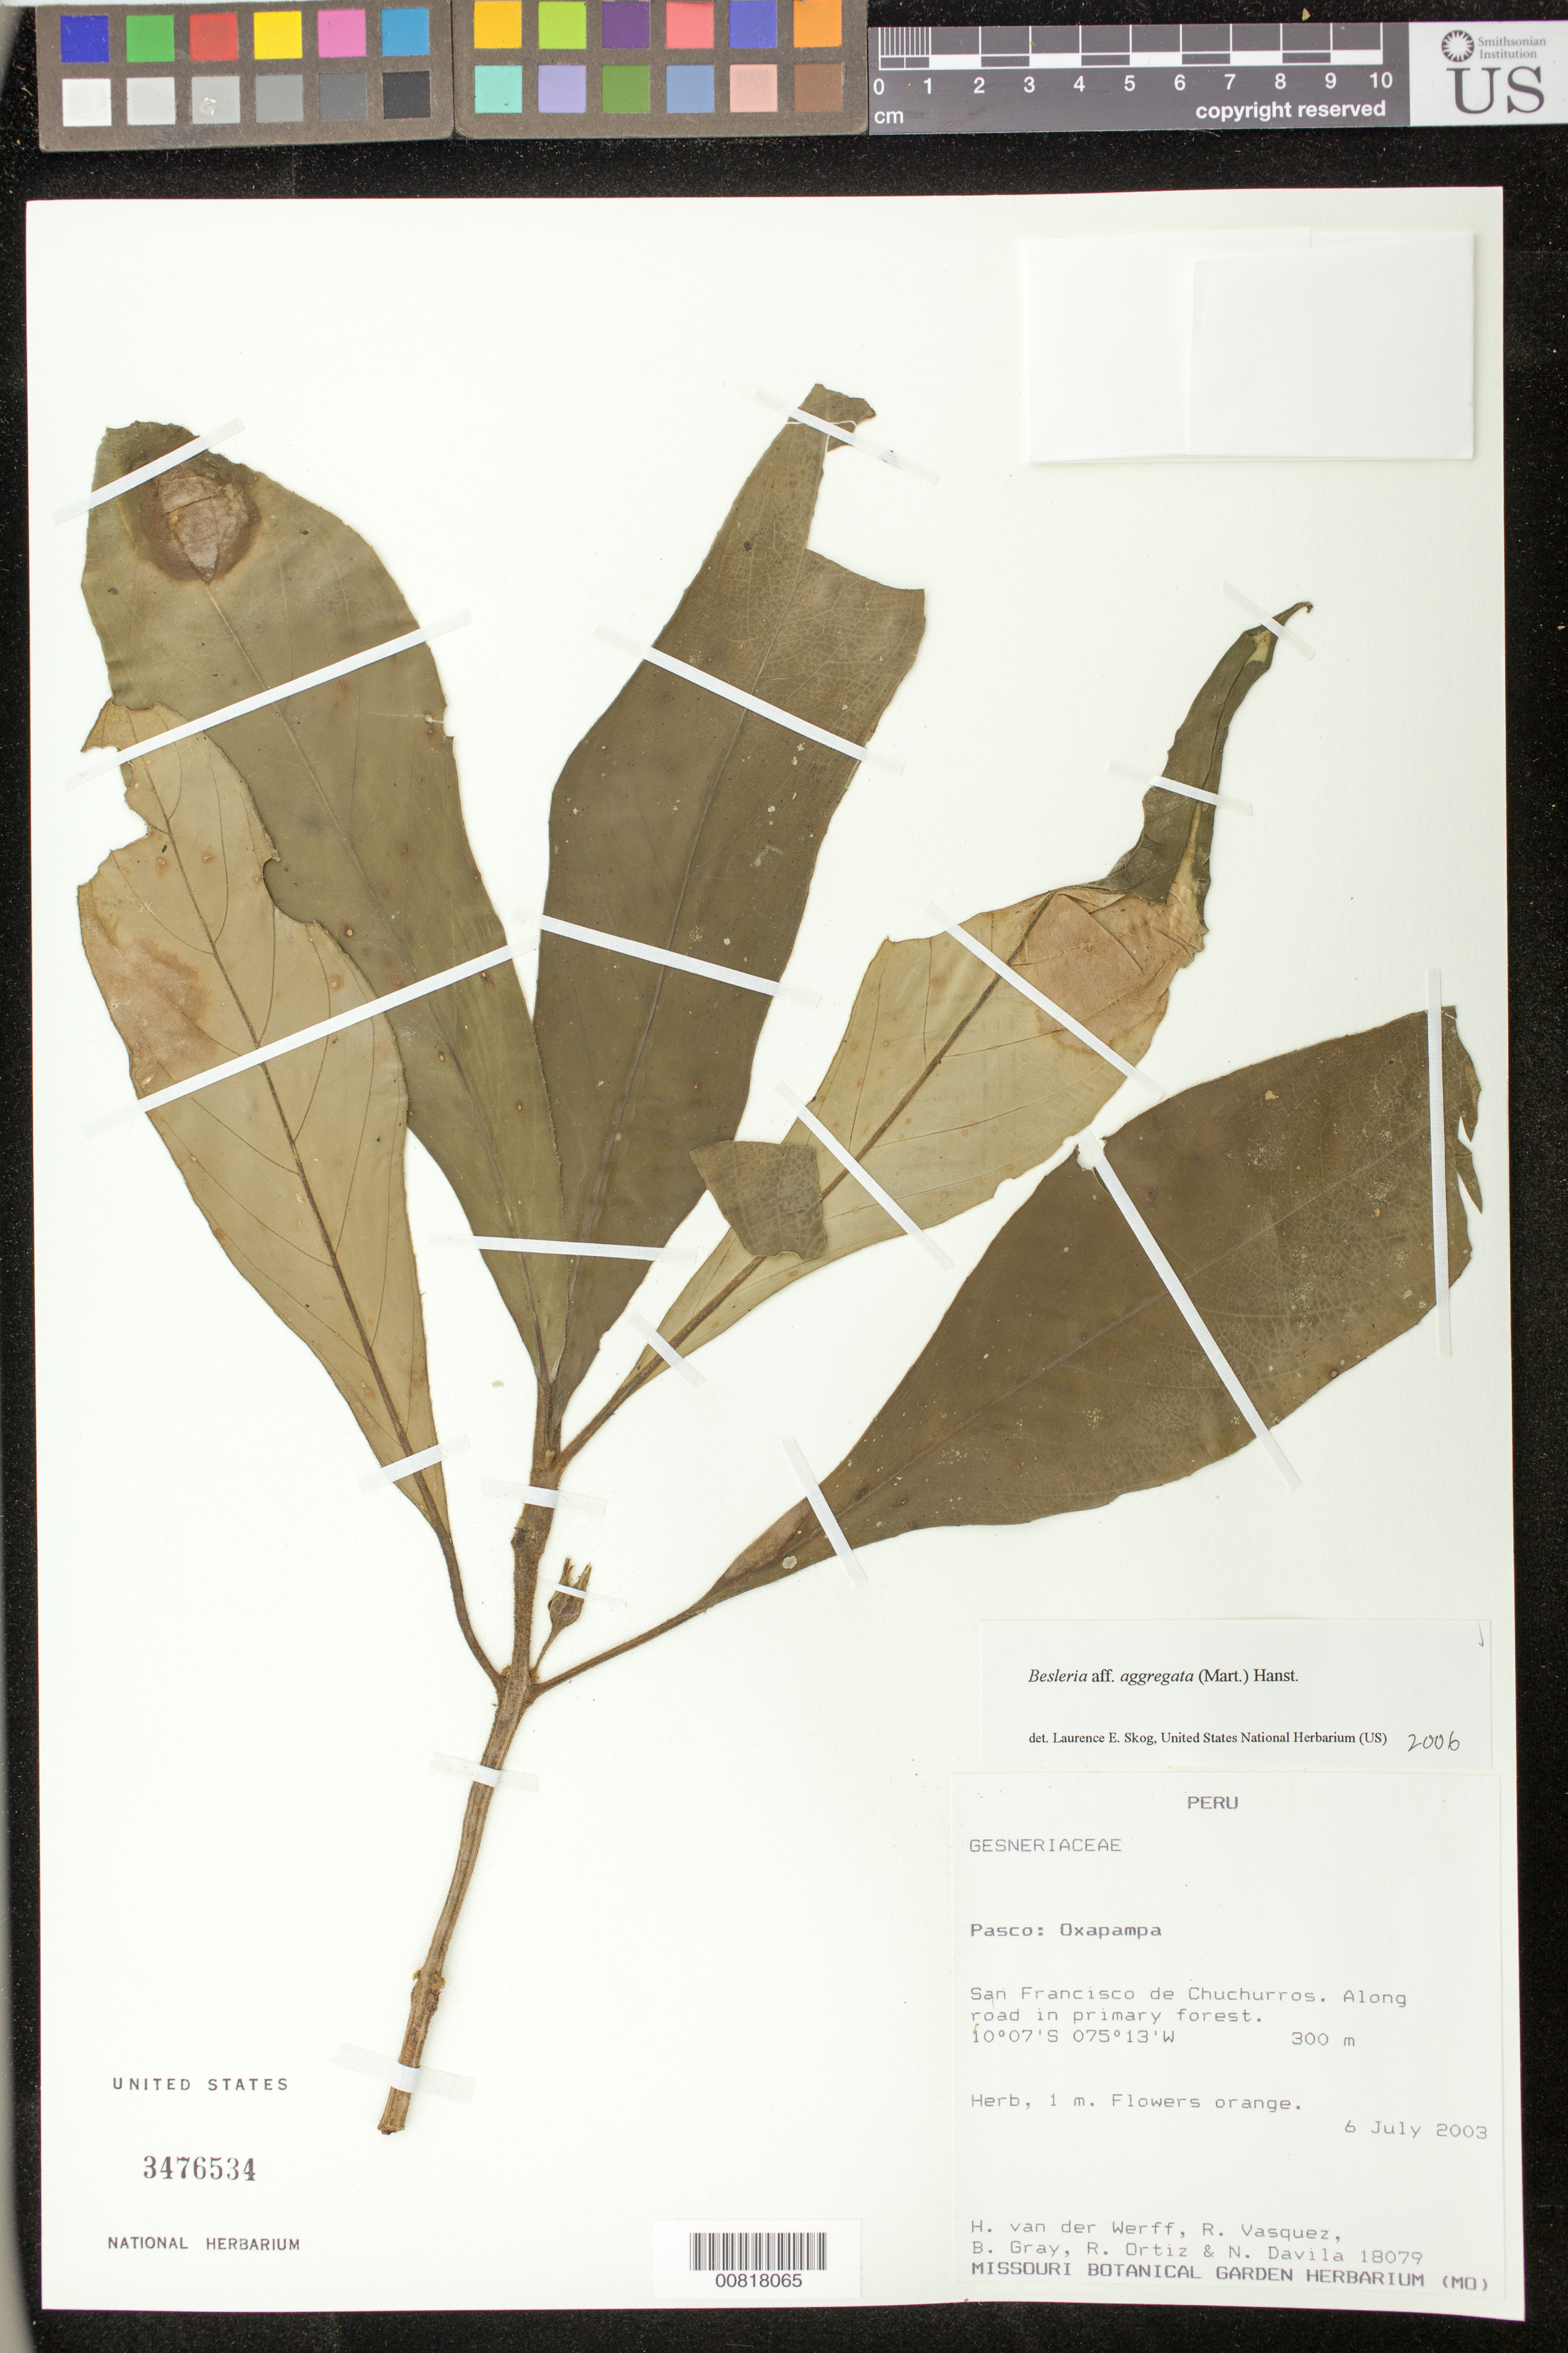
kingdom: Plantae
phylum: Tracheophyta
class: Magnoliopsida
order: Lamiales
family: Gesneriaceae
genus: Besleria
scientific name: Besleria aggregata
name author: (Mart.) Hanst.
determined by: Skog, Laurence E.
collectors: H. van der Werff, R. Vásquez, B. Gray, R. del C. Ortiz & N. Davila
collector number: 18079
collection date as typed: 06 Jul 2003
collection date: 2003-07-06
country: Peru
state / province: Pasco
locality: Pasco: Oxapampa. San Francisco de Chuchurros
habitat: Along road in primary forest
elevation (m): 300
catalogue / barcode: US 3476534